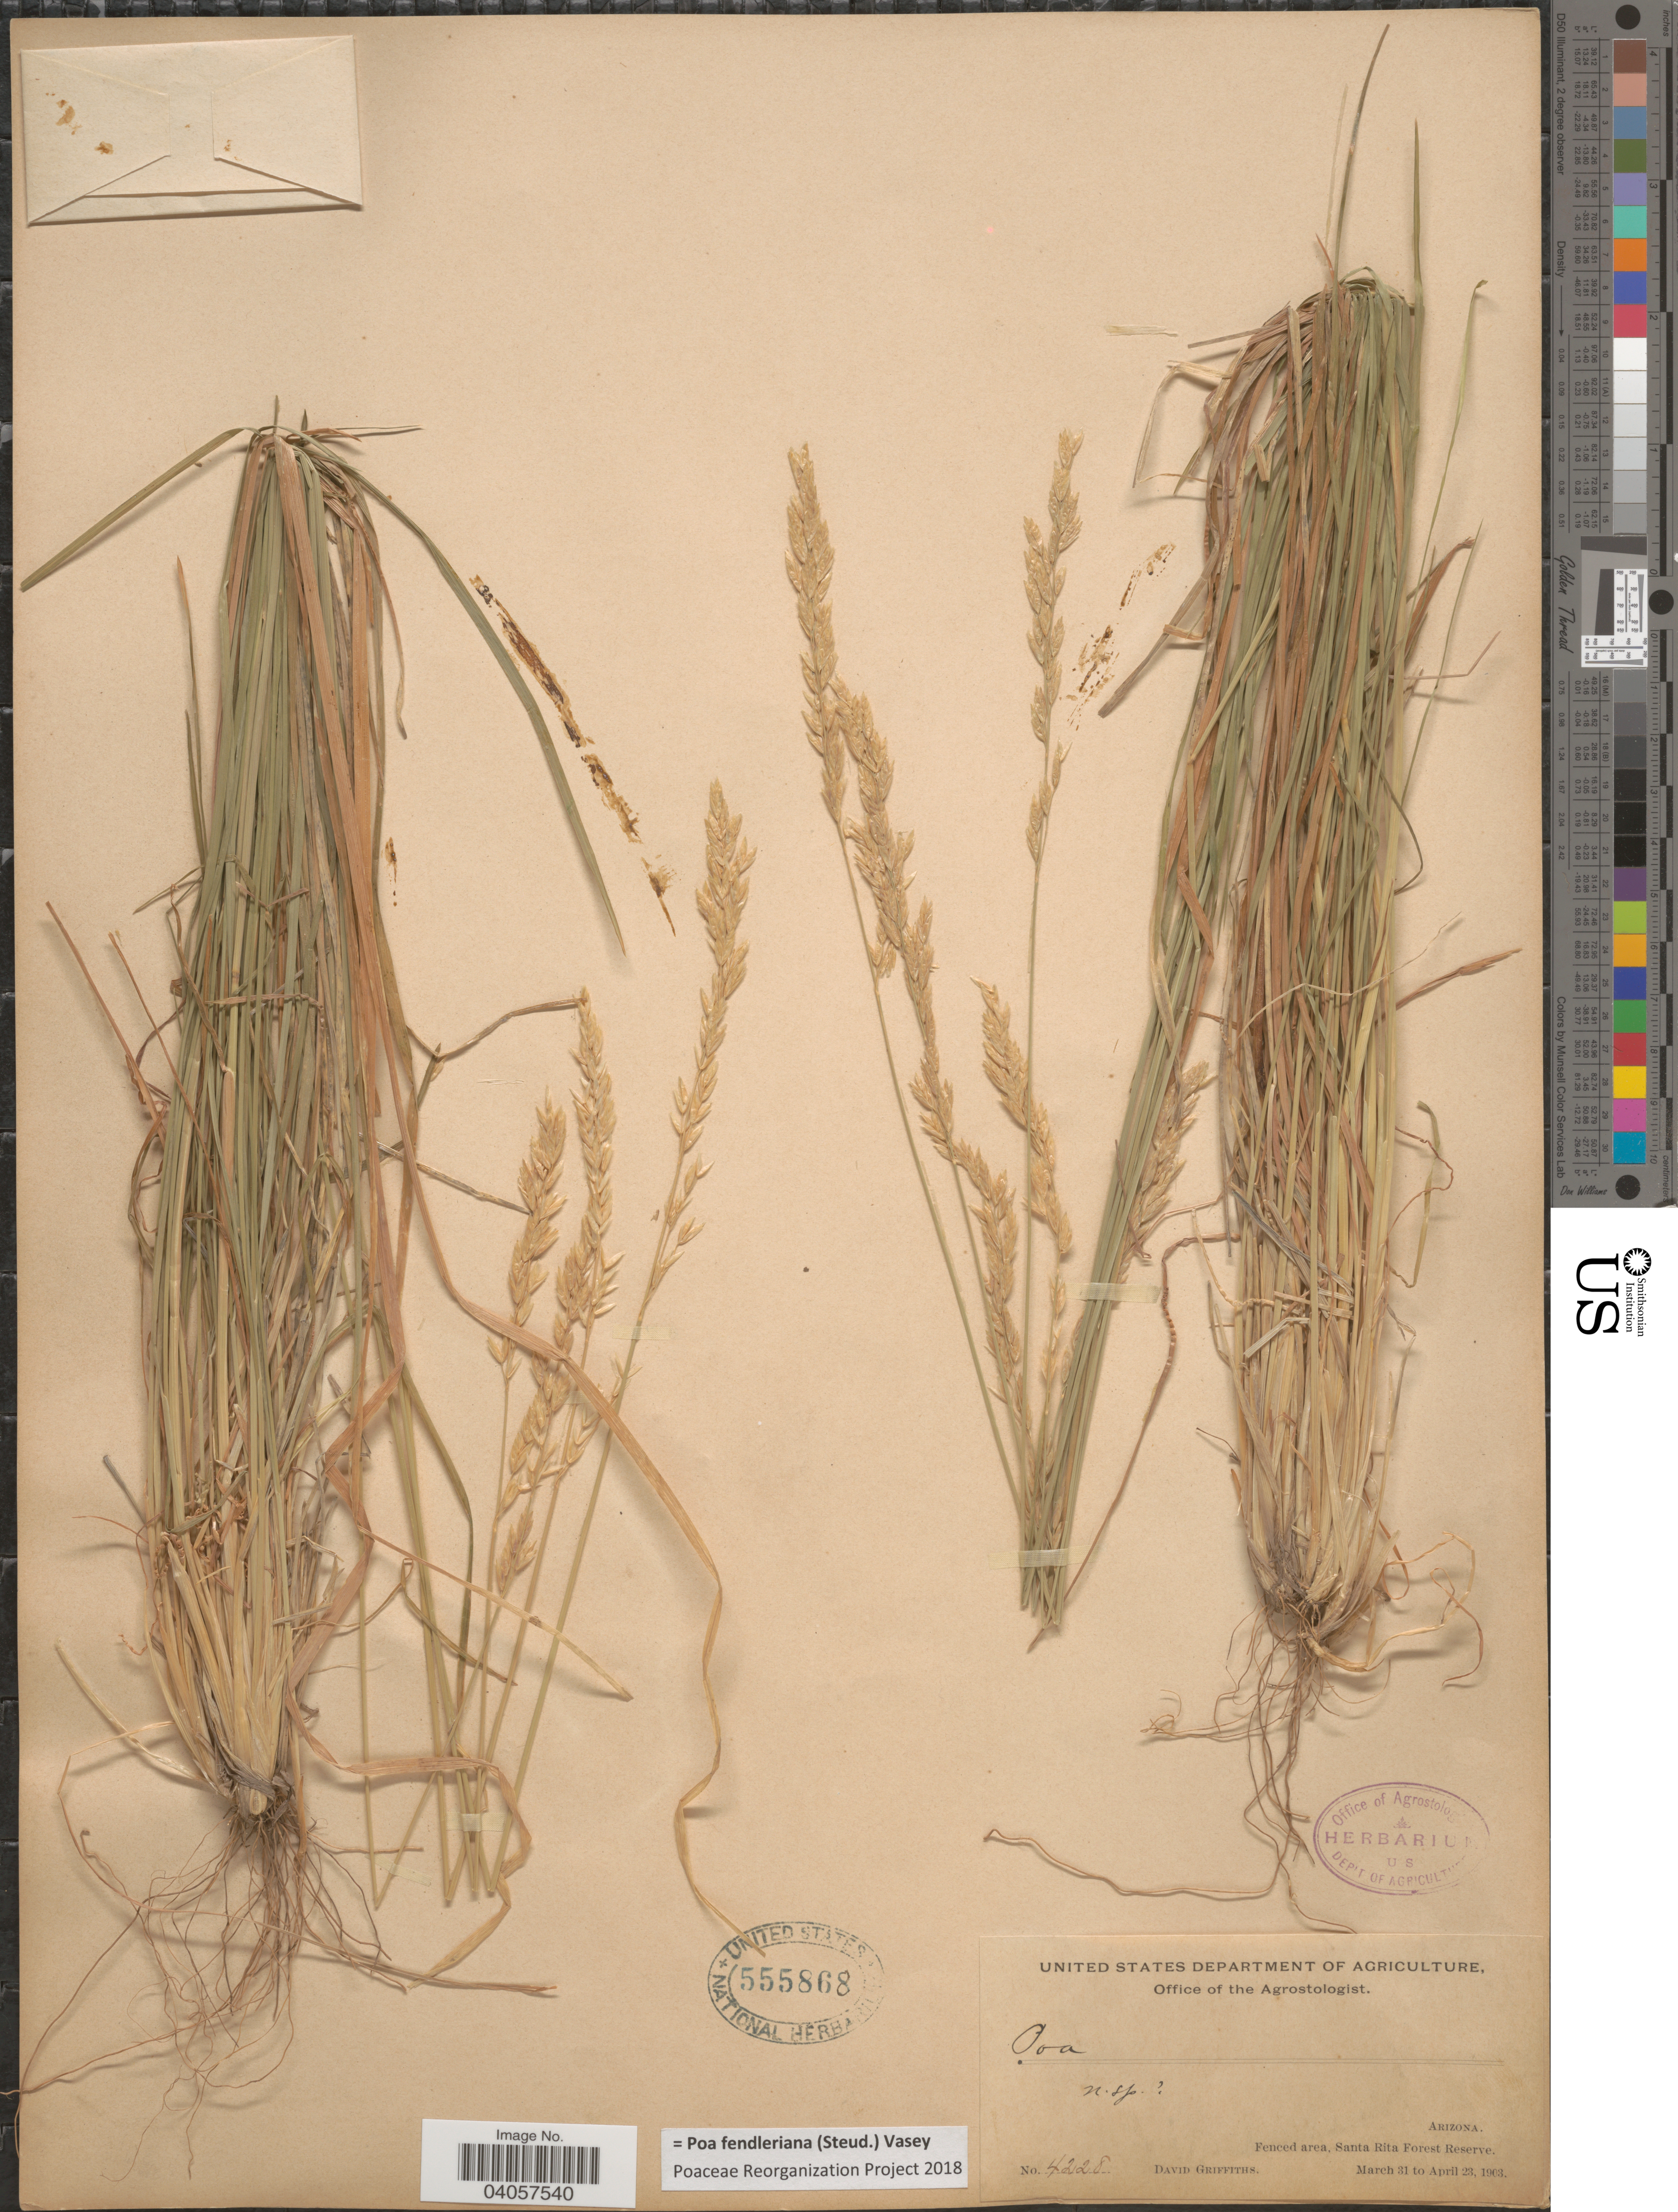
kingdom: Plantae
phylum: Tracheophyta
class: Liliopsida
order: Poales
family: Poaceae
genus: Poa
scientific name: Poa fendleriana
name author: (Steud.) Vasey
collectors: D. Griffiths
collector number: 4228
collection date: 1903-03-31/1903-04-23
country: United States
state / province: Arizona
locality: Fenced area, Santa Rita Forest Reserve.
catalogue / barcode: US 555868